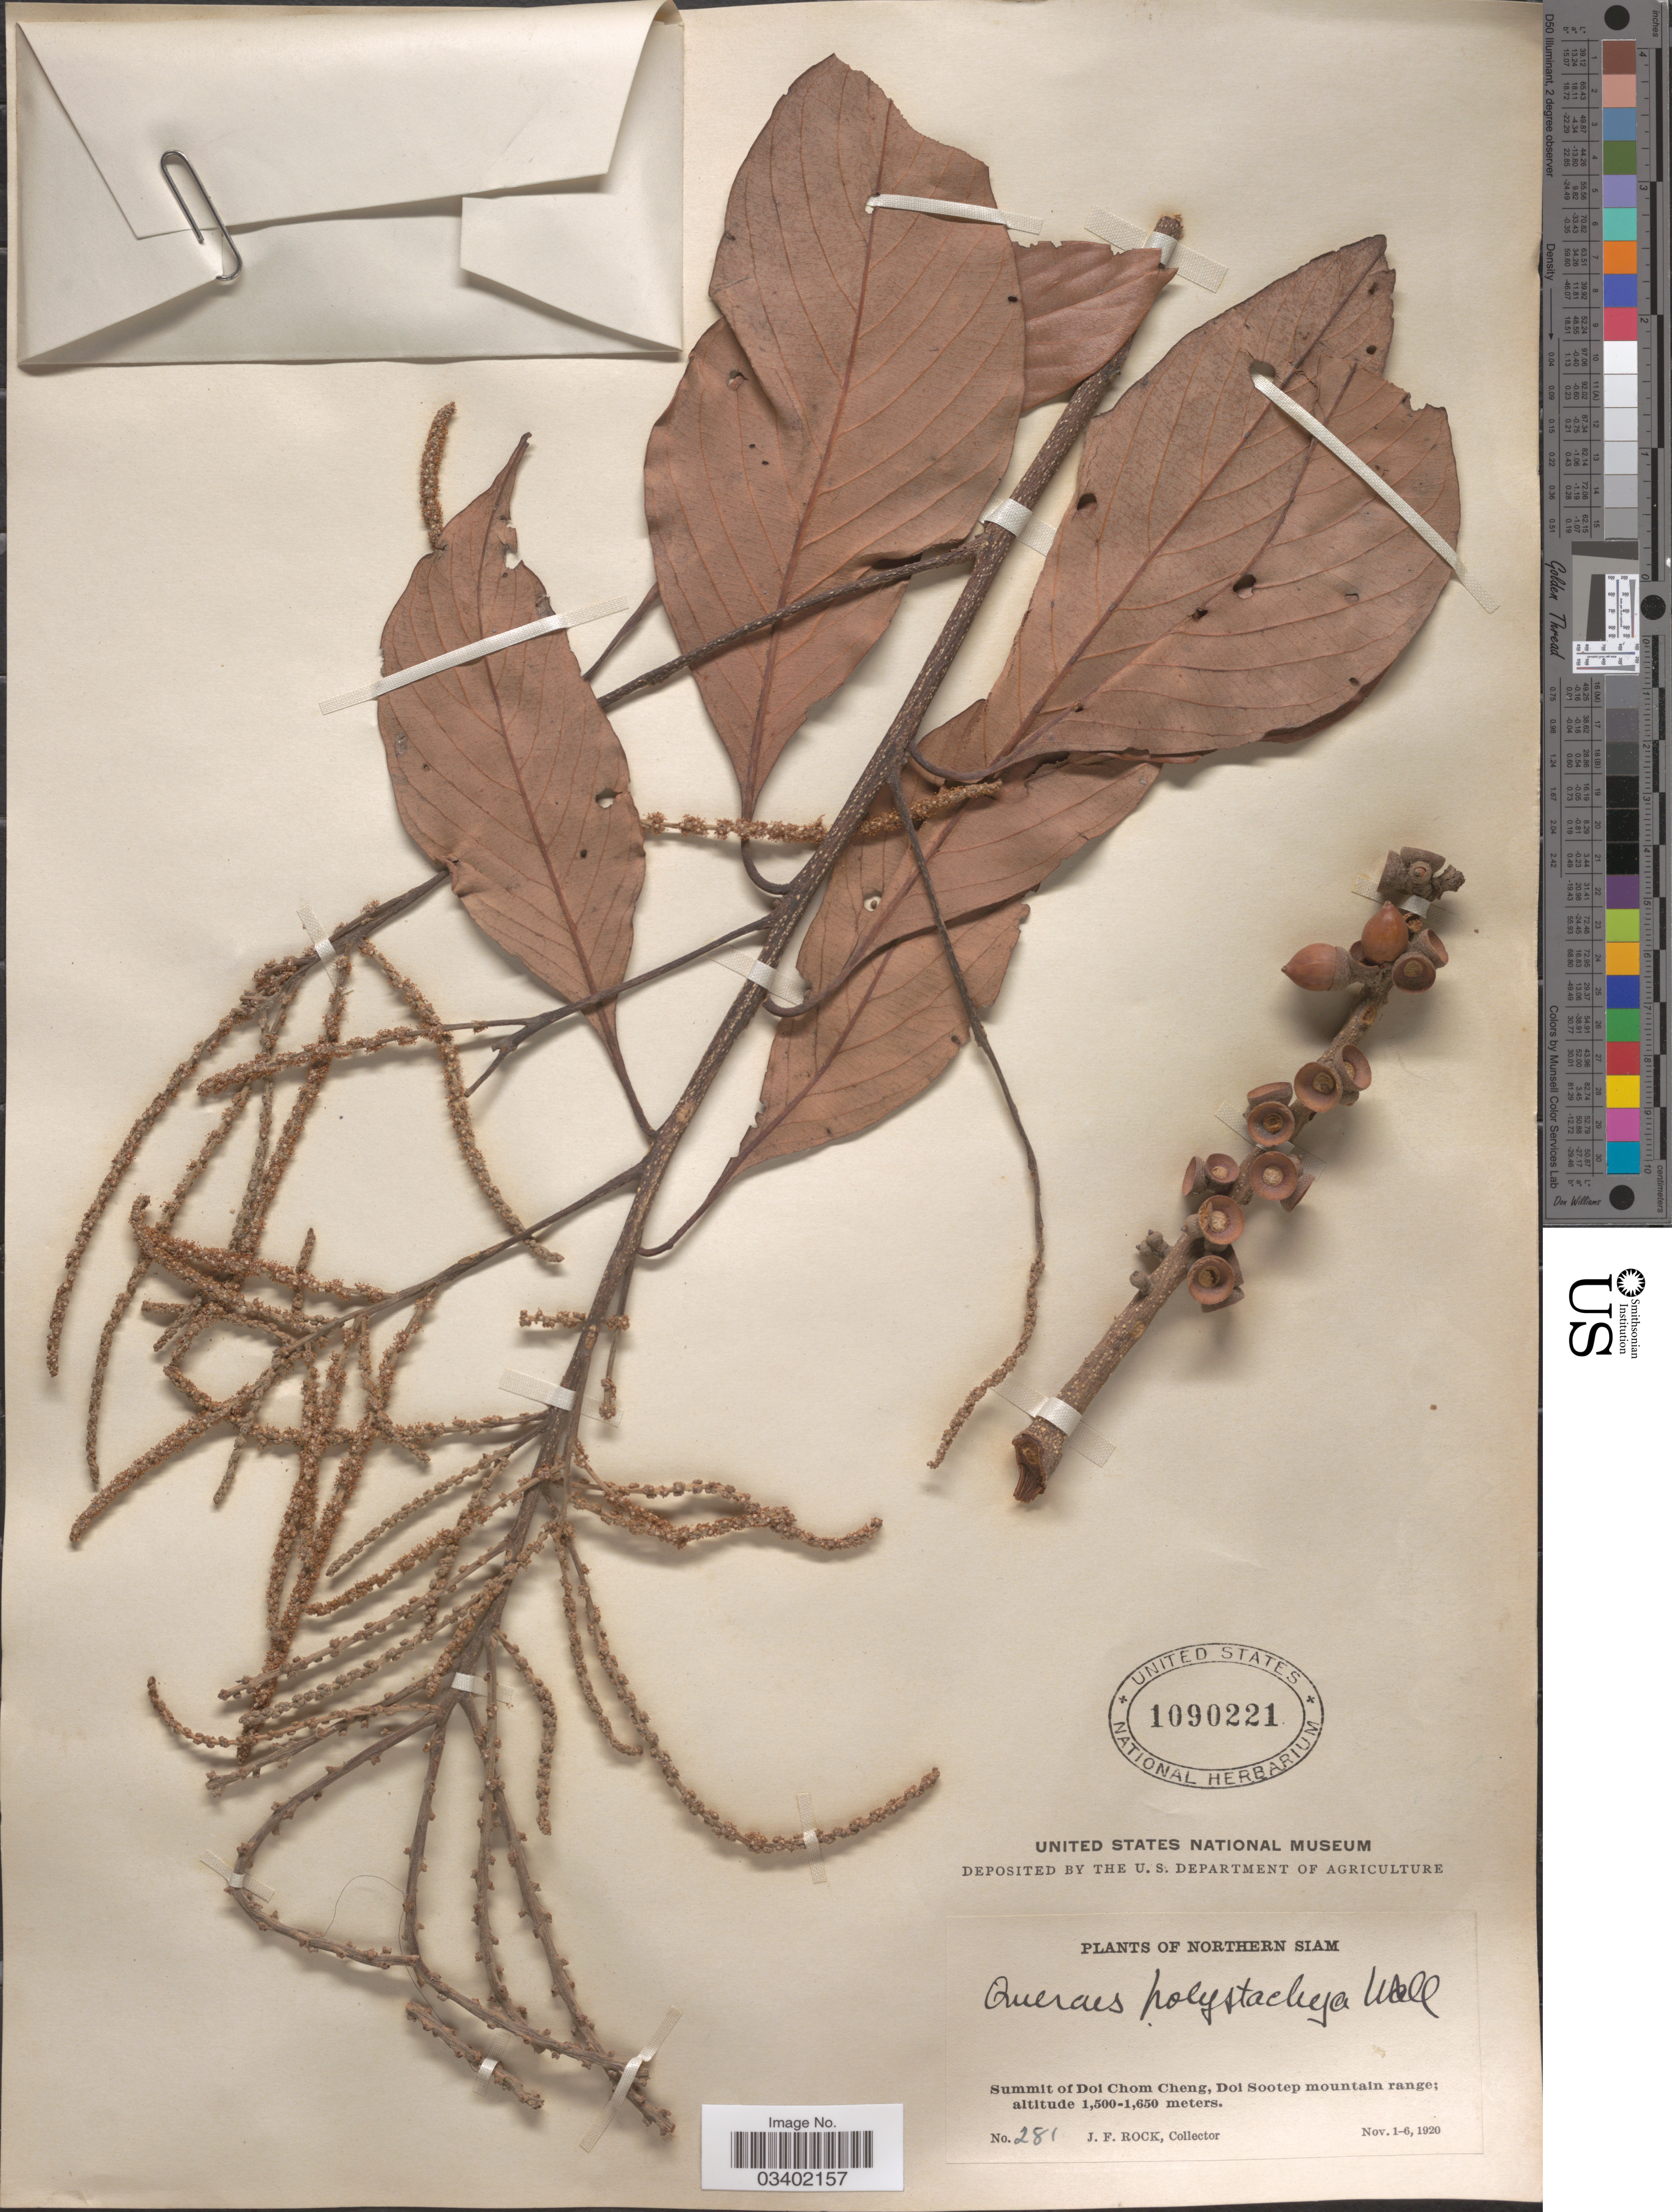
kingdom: Plantae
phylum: Tracheophyta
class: Magnoliopsida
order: Fagales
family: Fagaceae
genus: Lithocarpus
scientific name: Lithocarpus polystachyus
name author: (Wall. ex A. DC.) Rehder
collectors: J. Rock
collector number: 281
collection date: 1920-11-01/1920-11-06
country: Thailand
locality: Northern Siam. Summit of Doi Chom Cheng, Doi Sootep mountain range.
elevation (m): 1500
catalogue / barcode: US 1090221